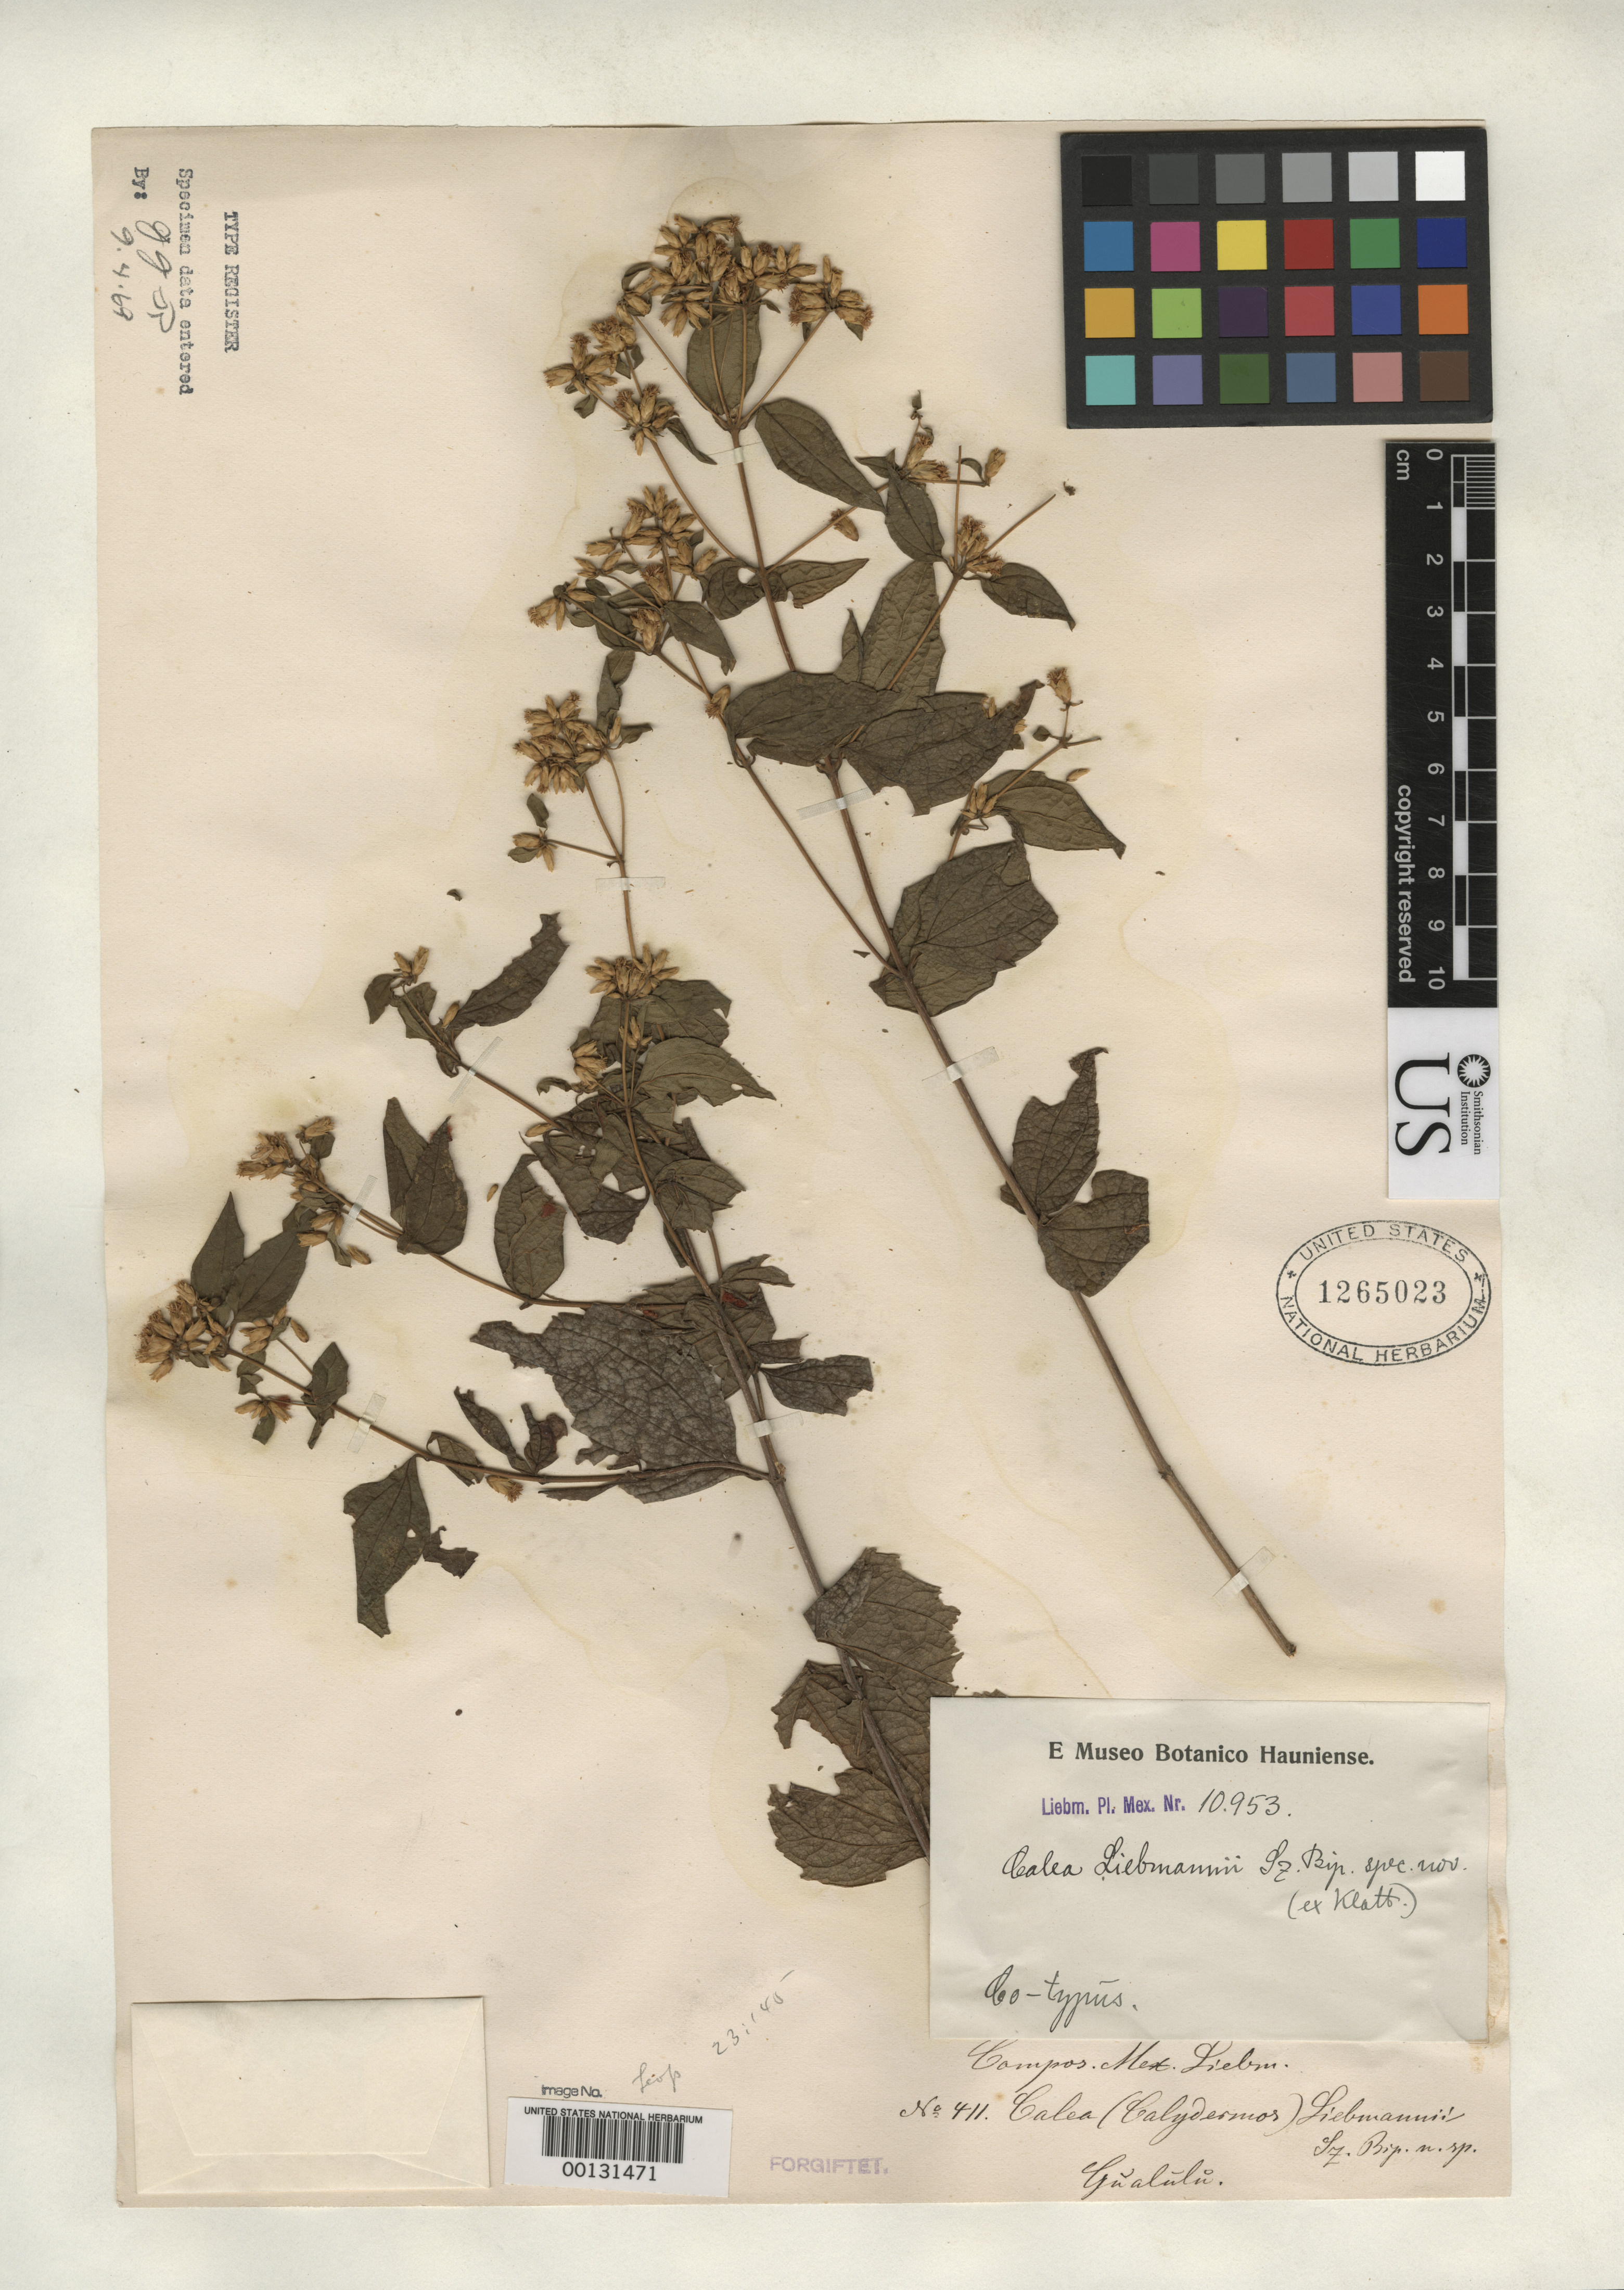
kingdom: Plantae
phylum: Tracheophyta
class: Magnoliopsida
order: Asterales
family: Asteraceae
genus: Calea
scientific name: Calea liebmannii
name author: Sch. Bip. ex Klatt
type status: Type Collection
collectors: F. M. Liebmann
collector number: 411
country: Mexico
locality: Gualatin.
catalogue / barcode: US 1265023